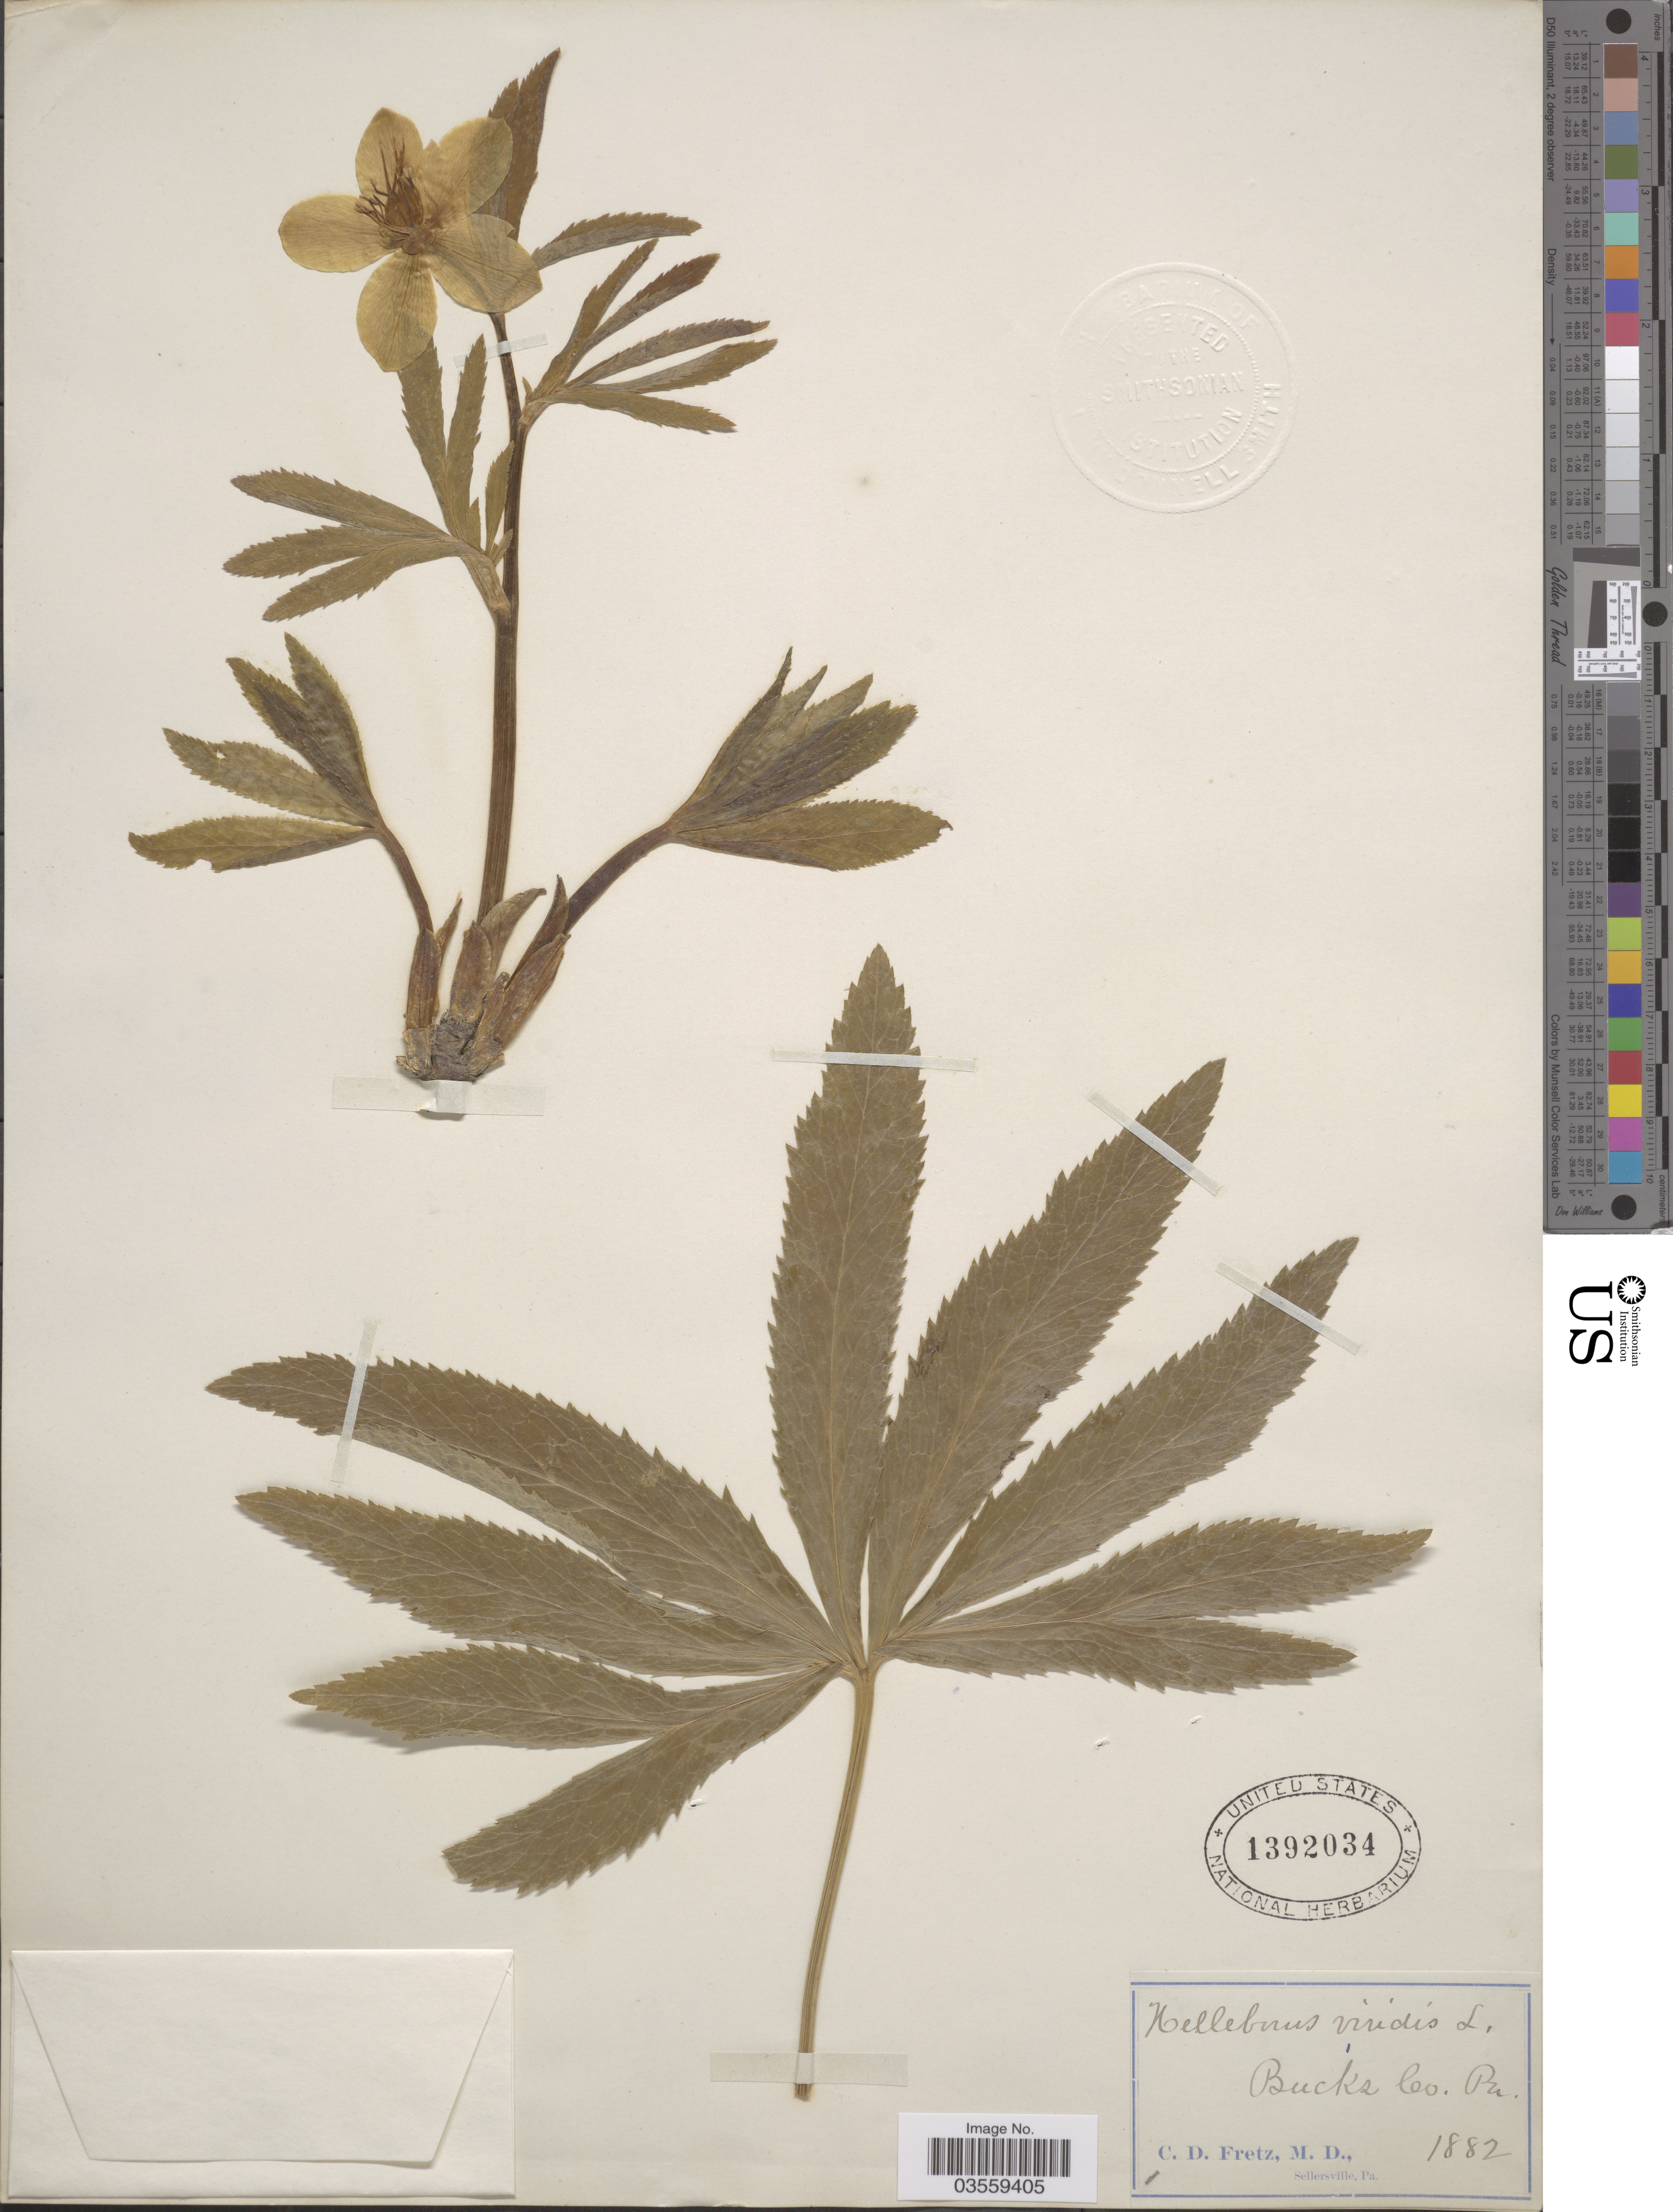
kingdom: Plantae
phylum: Tracheophyta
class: Magnoliopsida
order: Ranunculales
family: Ranunculaceae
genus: Helleborus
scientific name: Helleborus viridis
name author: L.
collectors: C. D. Fretz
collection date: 1882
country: United States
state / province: Pennsylvania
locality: Bucks Co.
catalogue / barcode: US 1392034